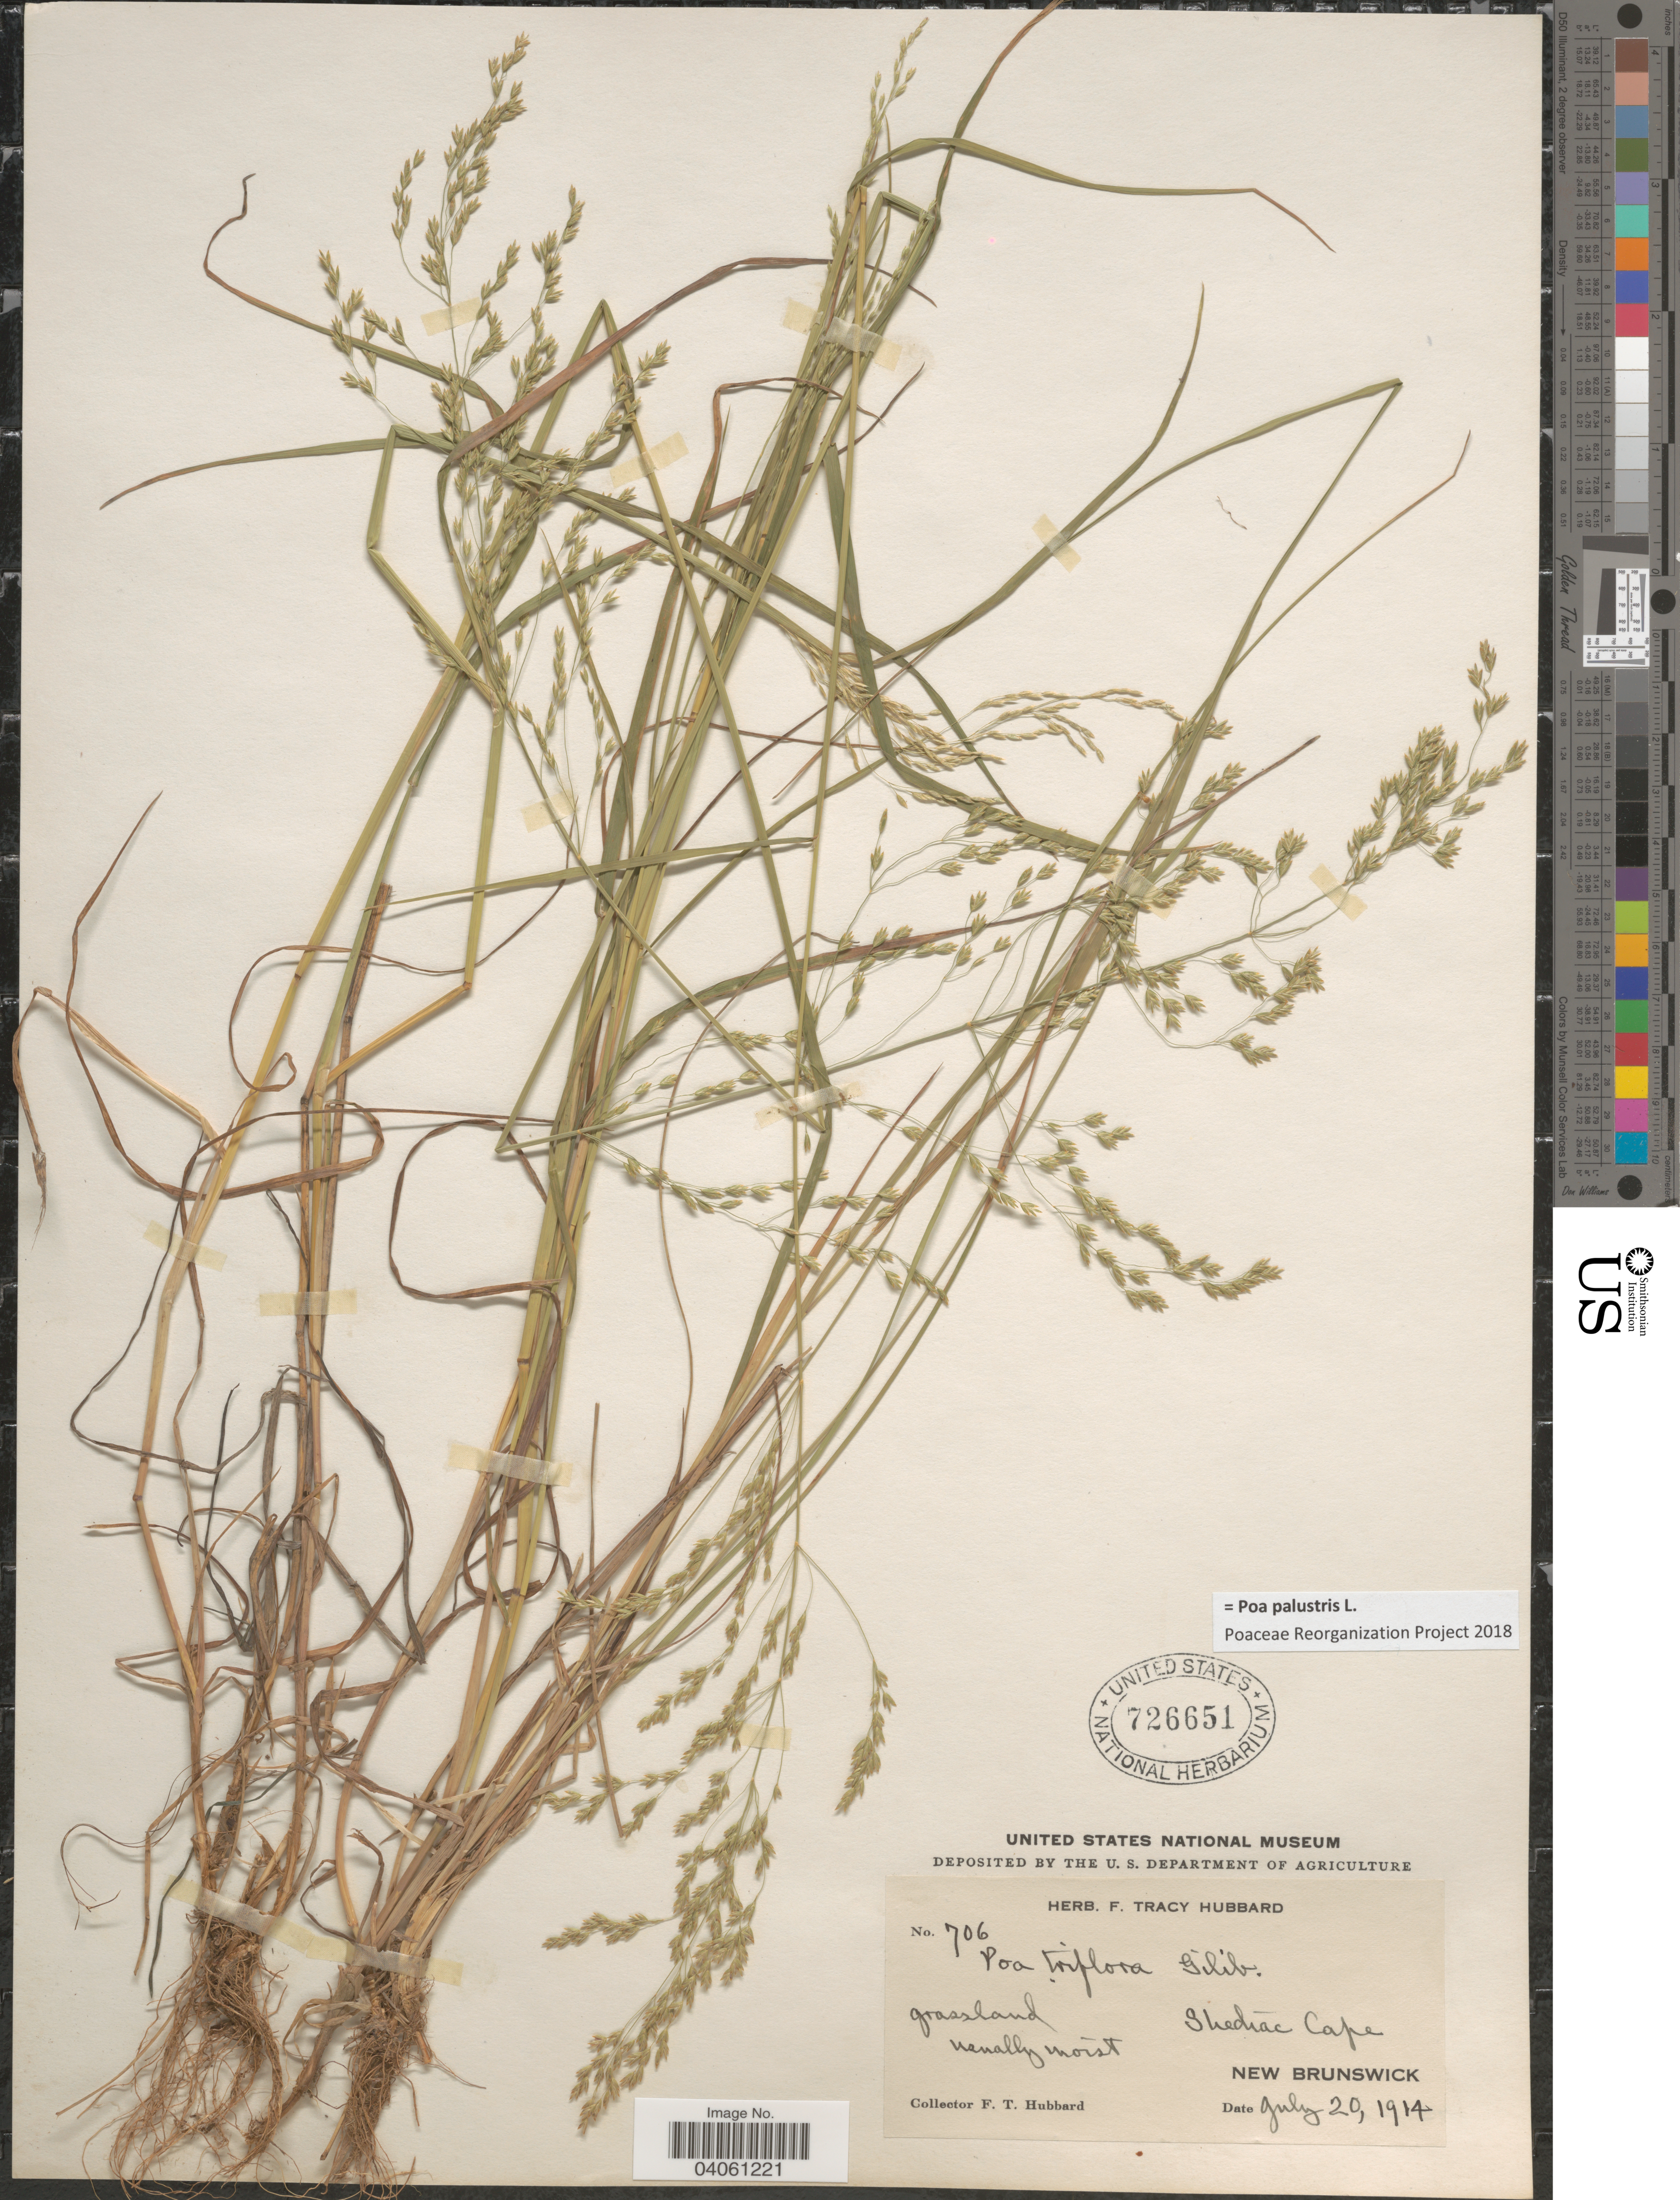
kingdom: Plantae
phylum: Tracheophyta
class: Liliopsida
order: Poales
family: Poaceae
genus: Poa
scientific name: Poa palustris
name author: L.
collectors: F. T. Hubbard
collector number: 706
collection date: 1914-07-20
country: Canada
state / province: New Brunswick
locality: Grassland. Shediac Cape.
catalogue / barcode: US 726651